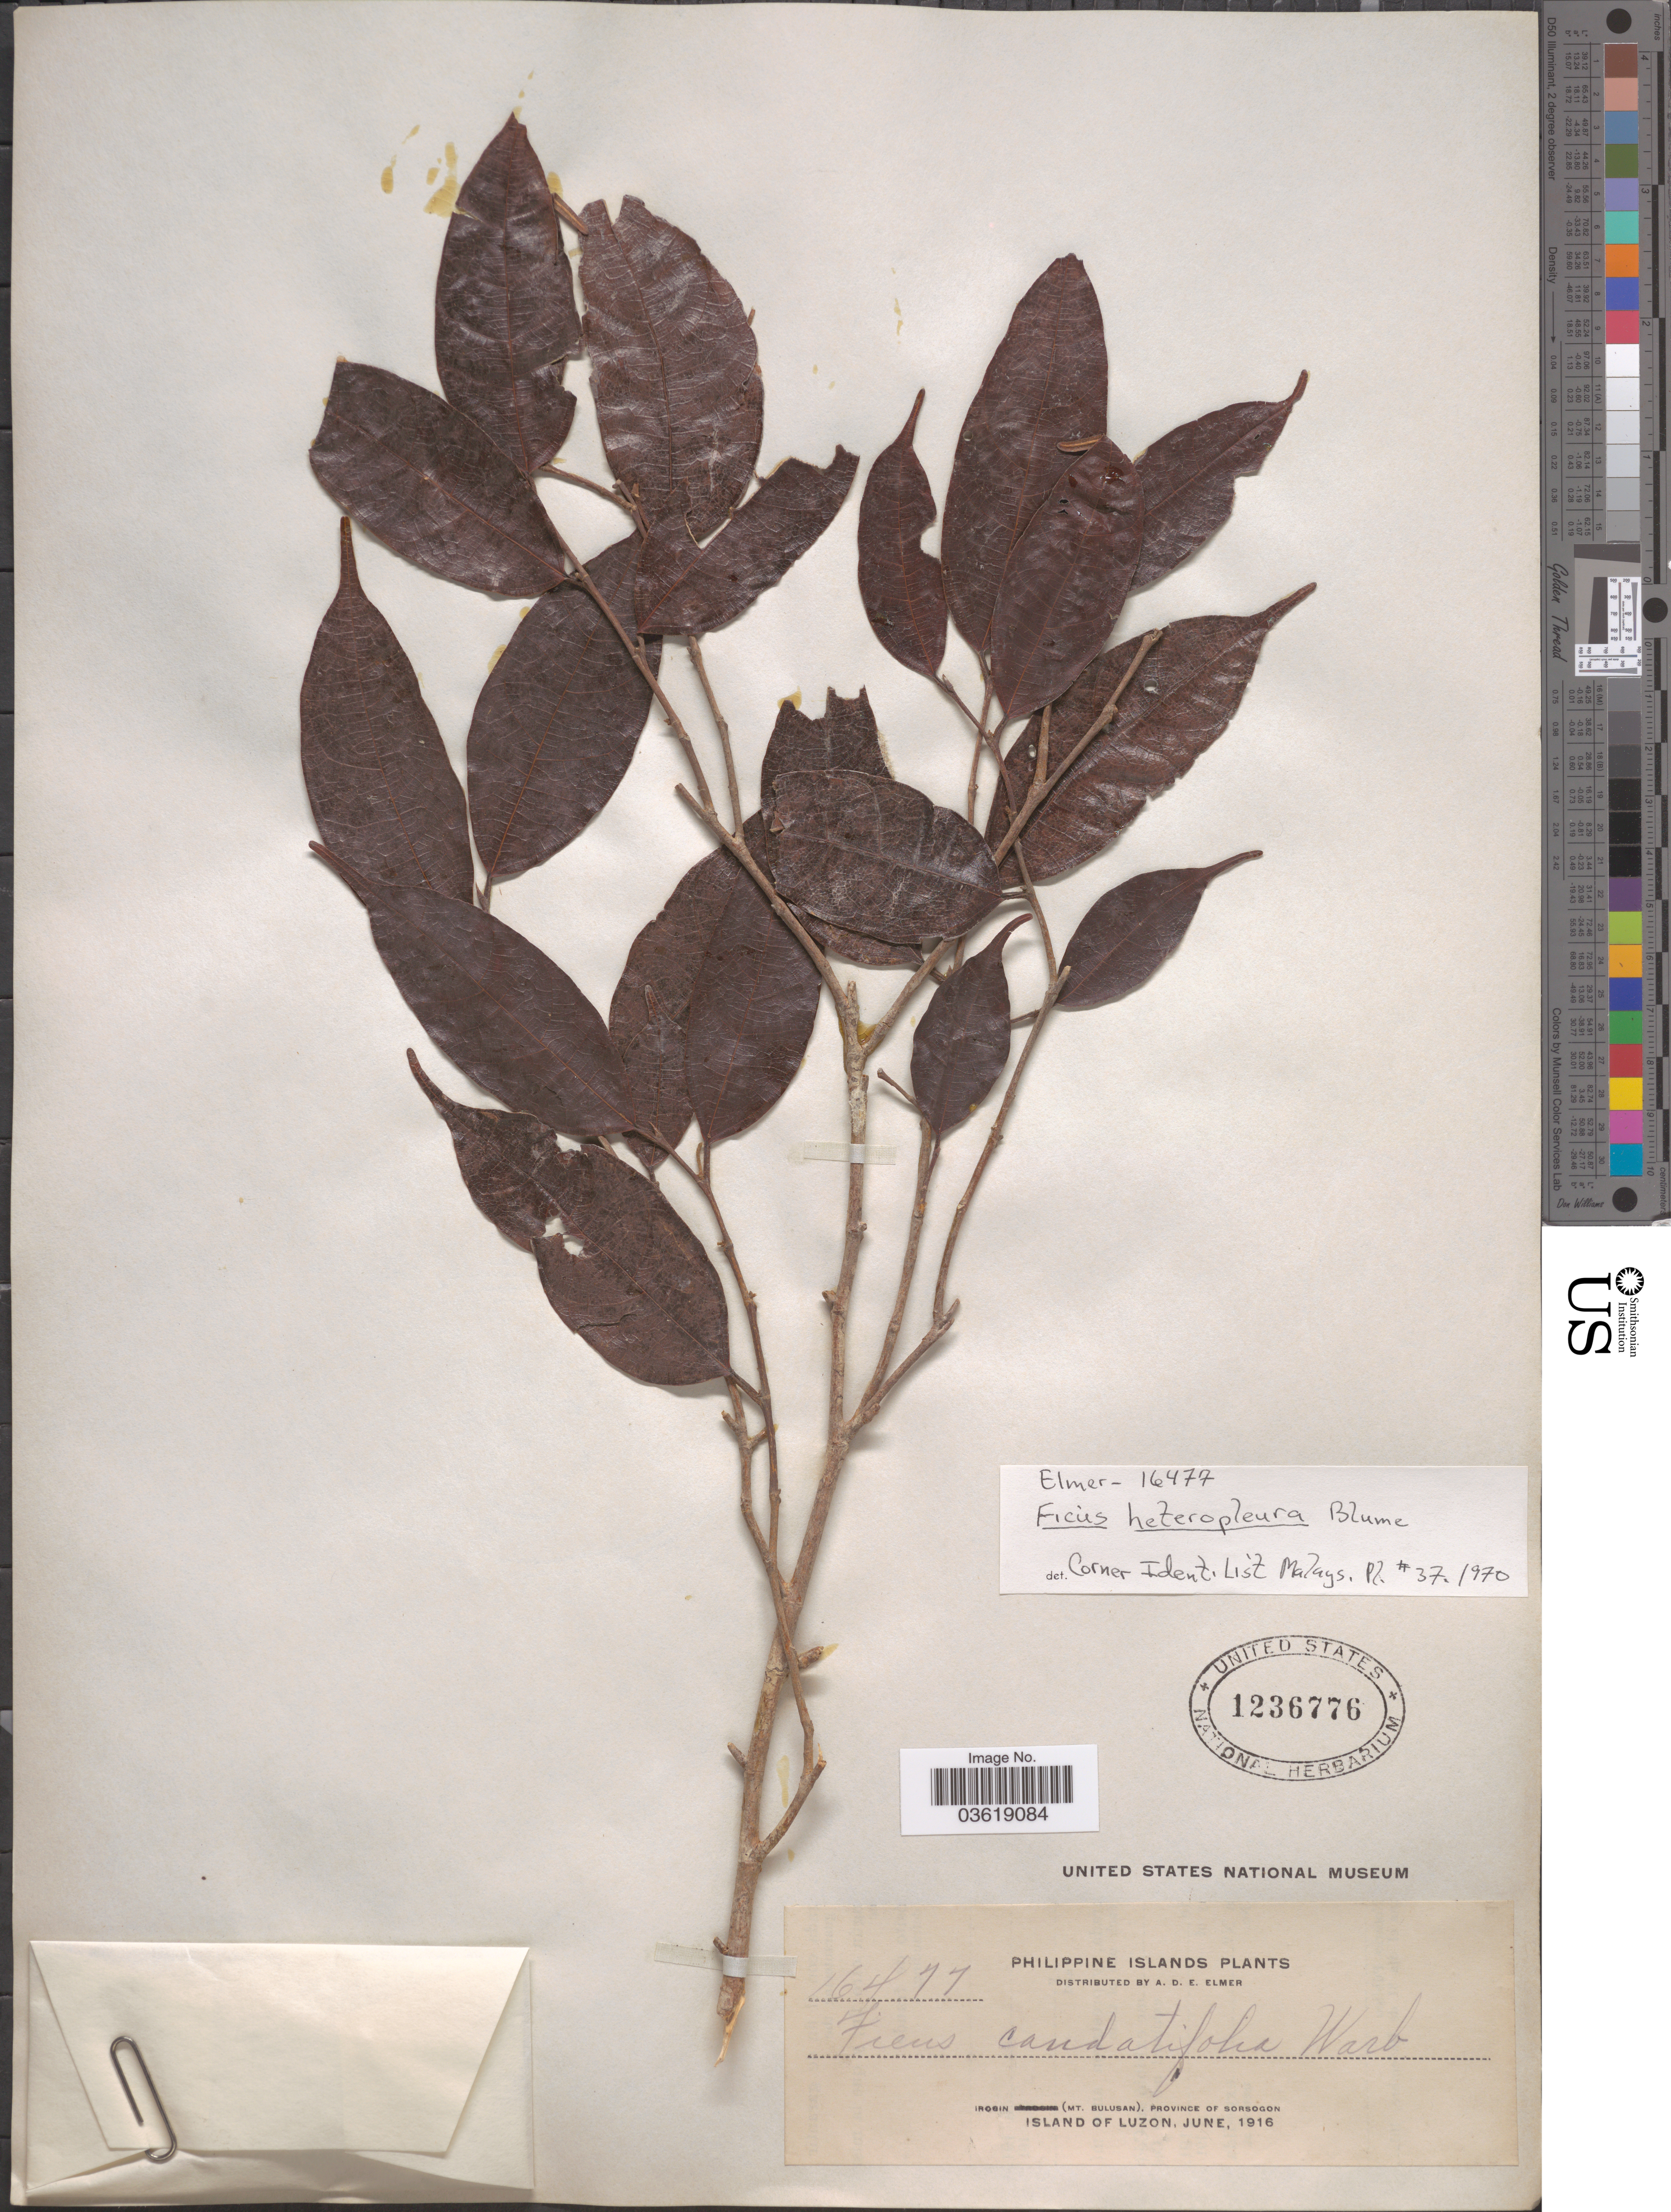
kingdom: Plantae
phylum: Tracheophyta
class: Magnoliopsida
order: Rosales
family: Moraceae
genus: Ficus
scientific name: Ficus heteropleura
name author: Blume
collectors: A. D. E. Elmer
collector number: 16477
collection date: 1916-06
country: Philippines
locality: Philippine Islands. Irosin (Mt. Bulusan), Province of Sorsogon. Island of Luzon.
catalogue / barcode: US 1236776